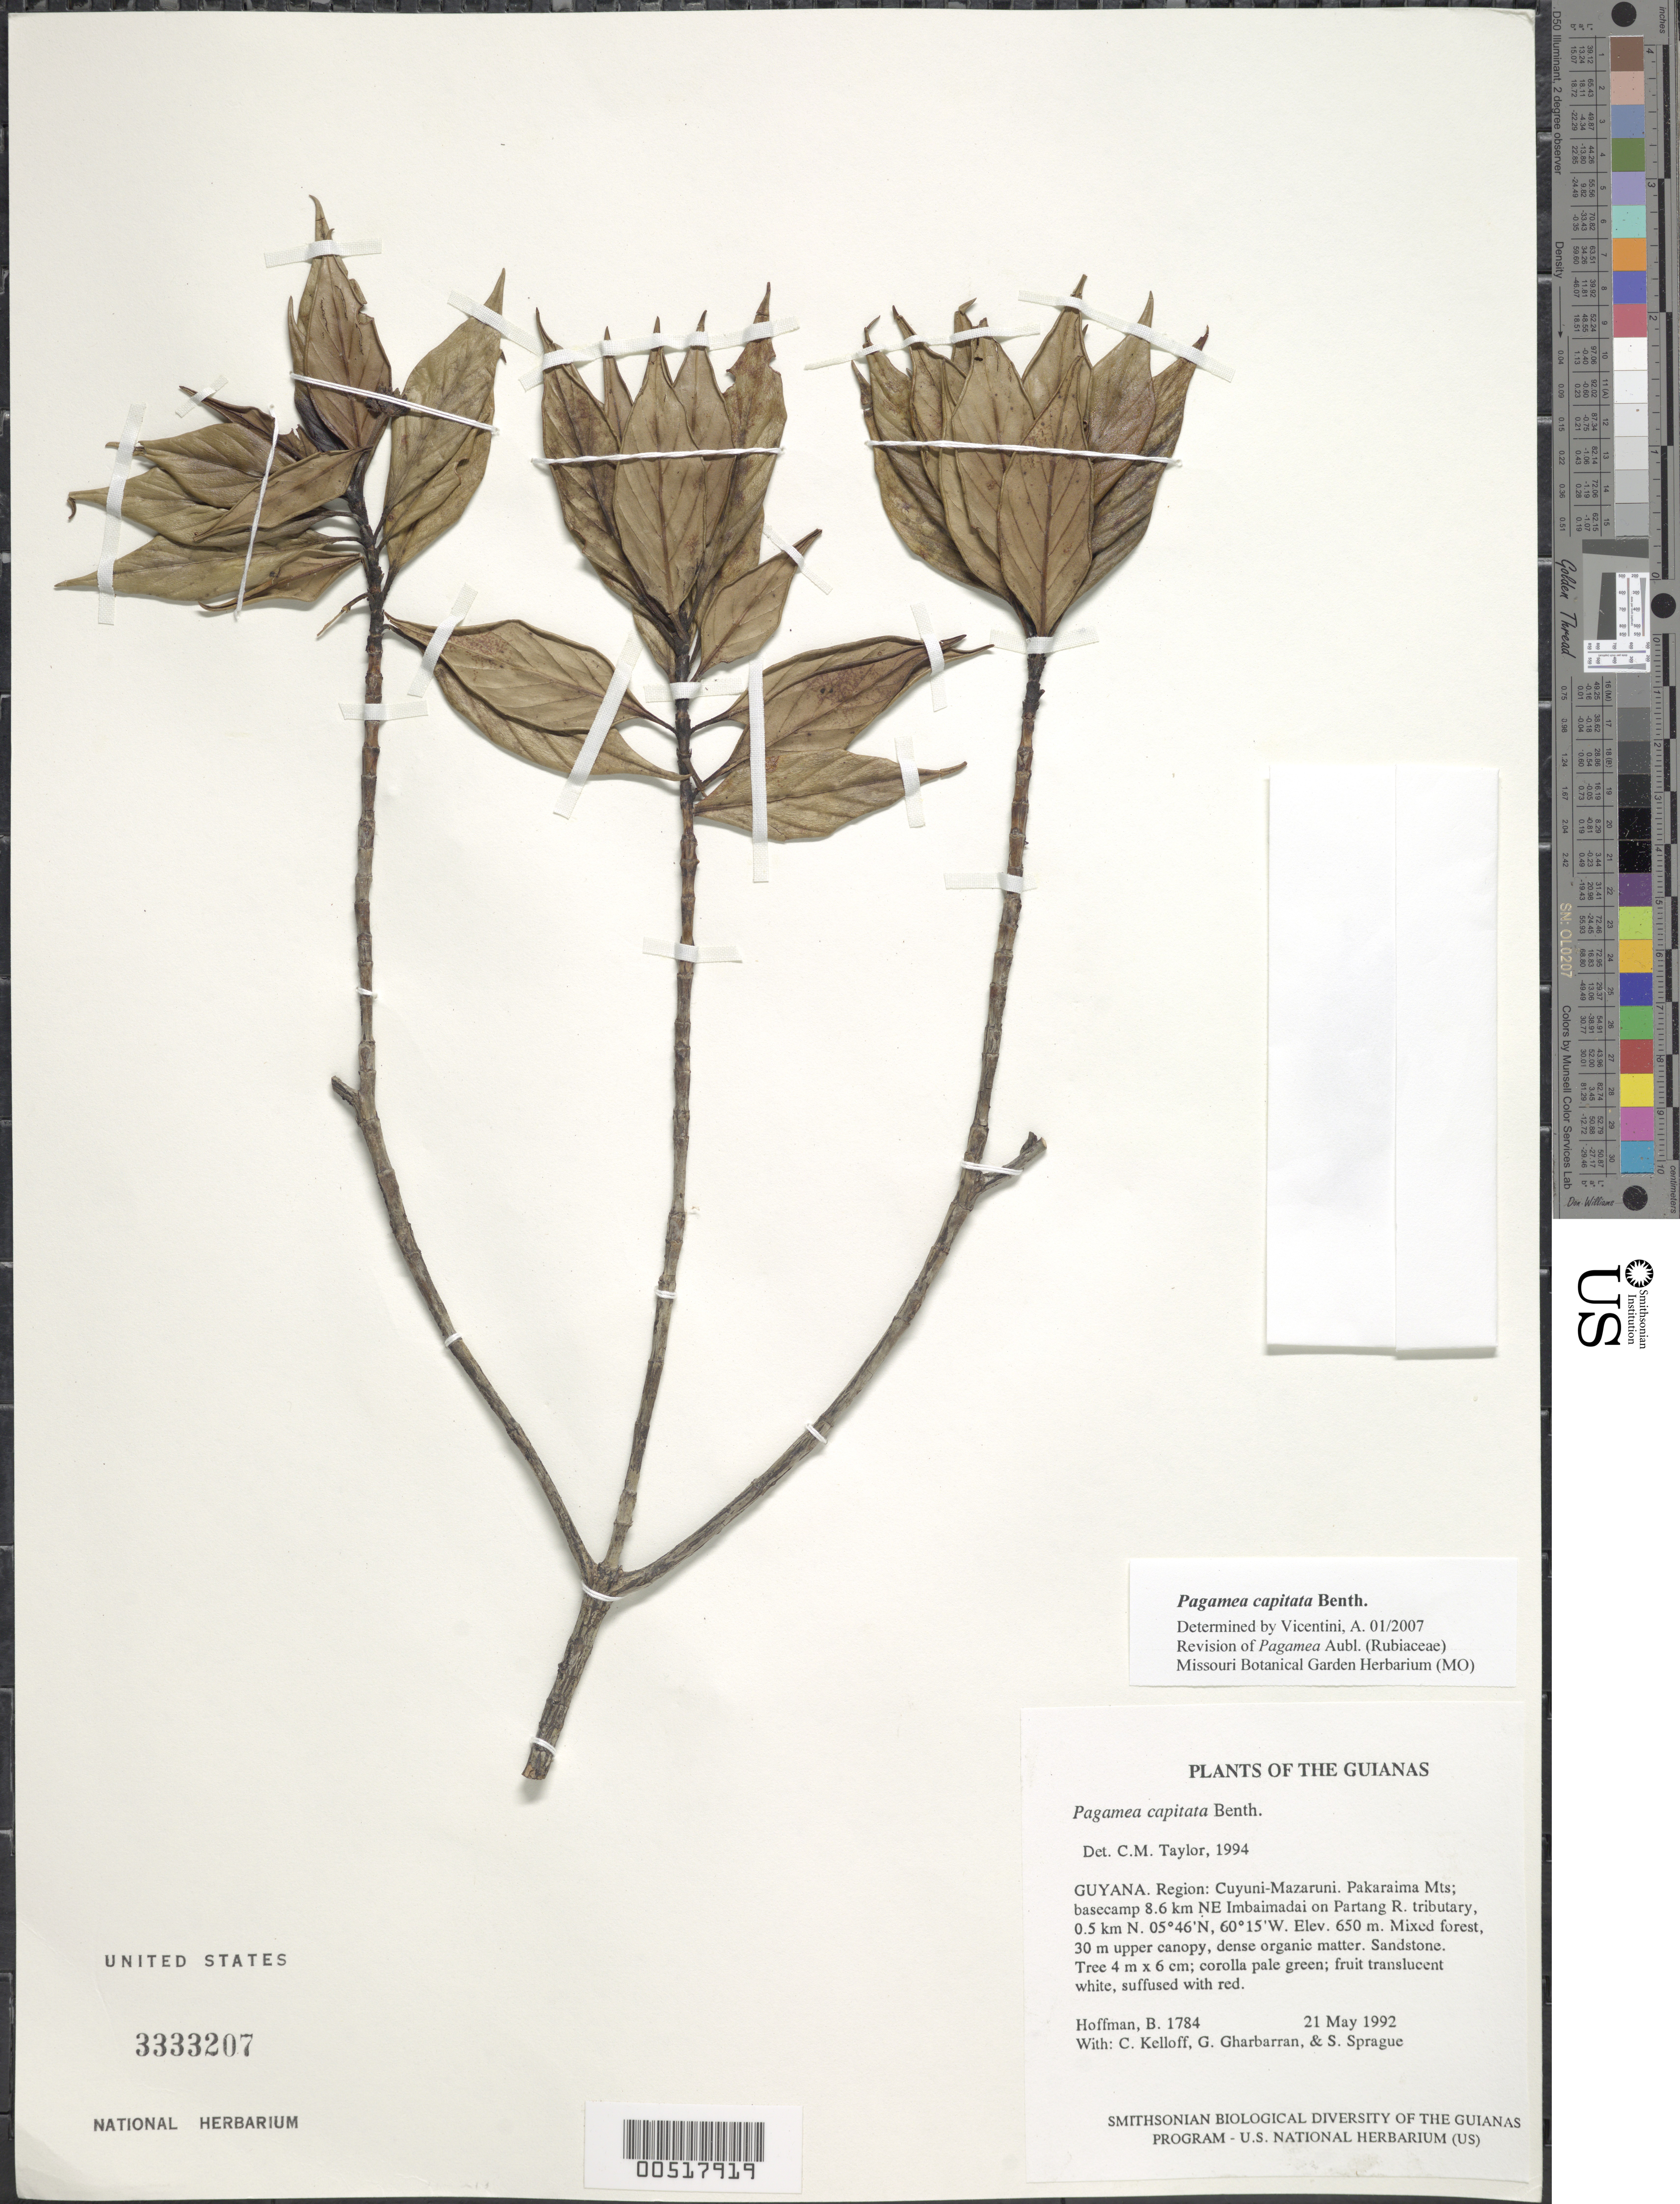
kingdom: Plantae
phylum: Tracheophyta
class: Magnoliopsida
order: Gentianales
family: Rubiaceae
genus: Pagamea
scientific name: Pagamea capitata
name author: Benth.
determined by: Taylor, Charlotte M.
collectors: B. Hoffman, C. L. Kelloff, G. Gharbarran & S. Sprague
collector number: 1784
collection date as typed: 21 May 1992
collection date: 1992-05-21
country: Guyana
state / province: Cuyuni-Mazaruni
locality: Pakaraima Mts; basecamp 8.6 km NE Imbaimadai on Partang River tributary, 0.5 km N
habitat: Mixed forest, 30 m upper canopy, dense organic matter. Sandstone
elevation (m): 650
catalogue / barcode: US 3333207